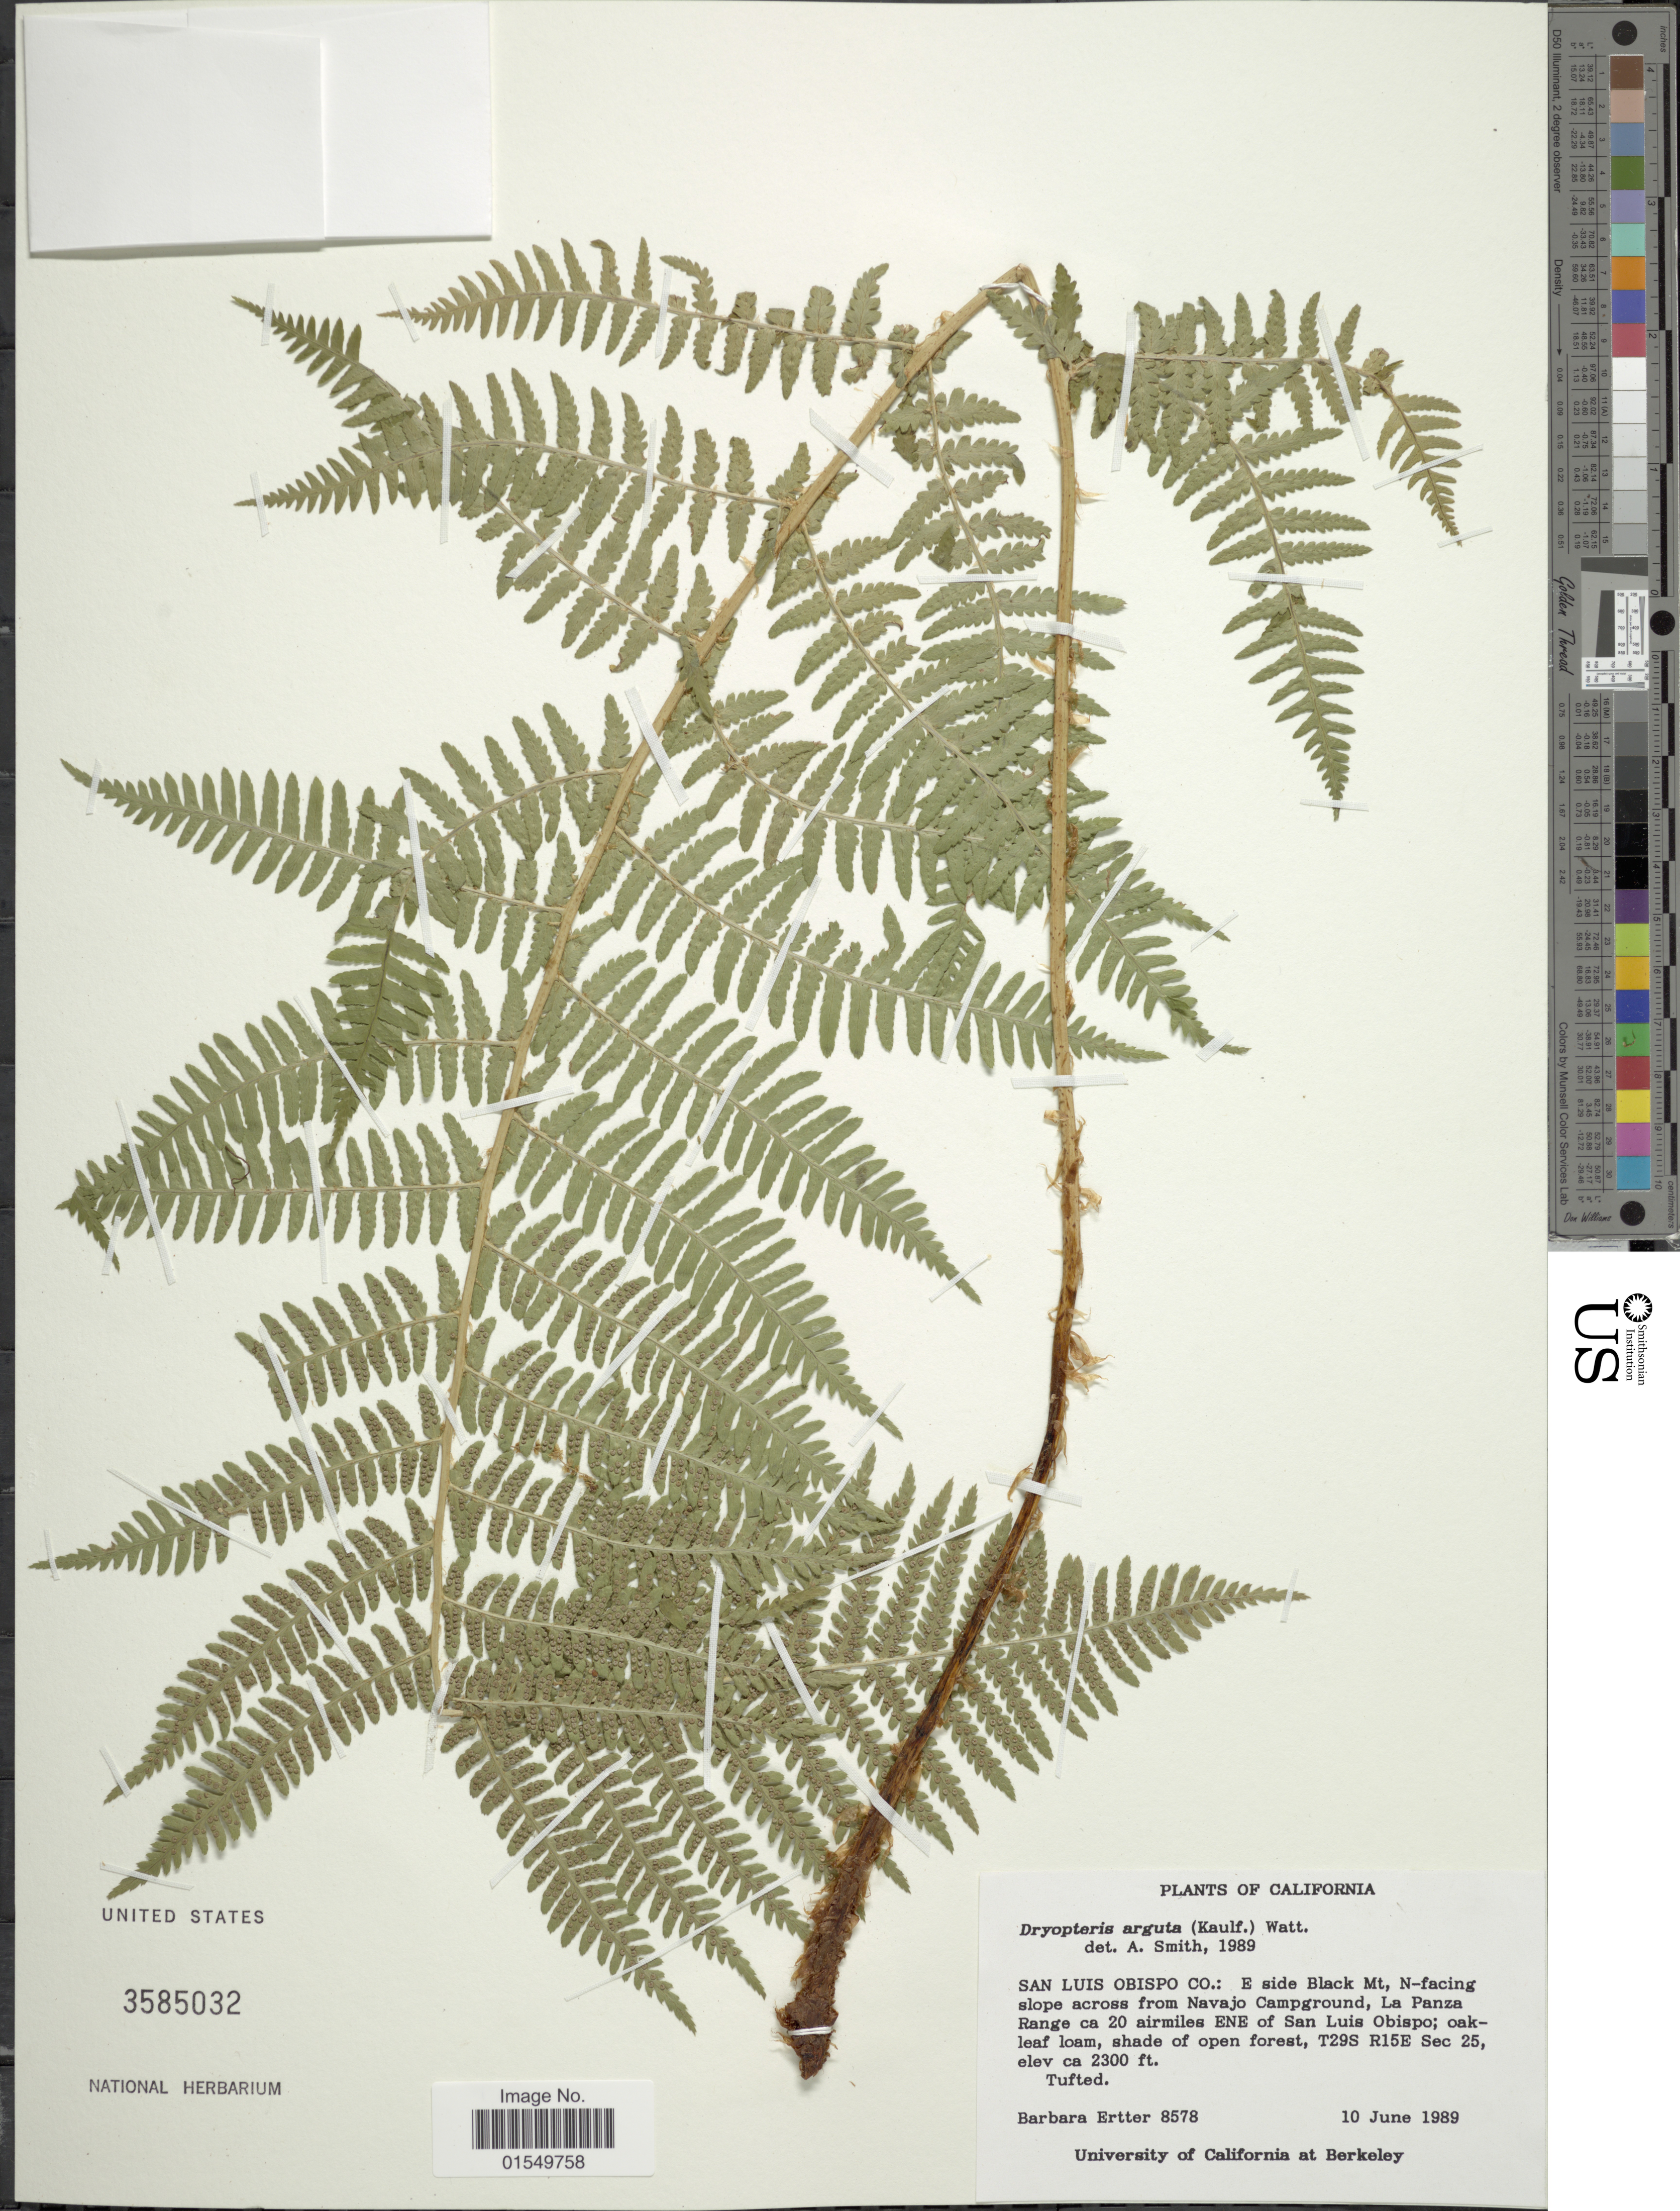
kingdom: Plantae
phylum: Tracheophyta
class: Polypodiopsida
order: Polypodiales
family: Dryopteridaceae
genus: Dryopteris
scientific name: Dryopteris arguta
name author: (Kaulf.) Maxon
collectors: B. Ertter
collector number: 8578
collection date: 1989-06-10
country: United States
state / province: California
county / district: San Luis Obispo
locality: San Luis Obispo Co.: E side Black Mt., N-facing slope across from Navajo Campground, La Panza Range ca 20 airmiles ENE of San Luis Obispo, T29S, R15E, Sec 25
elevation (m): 701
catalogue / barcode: US 3585032